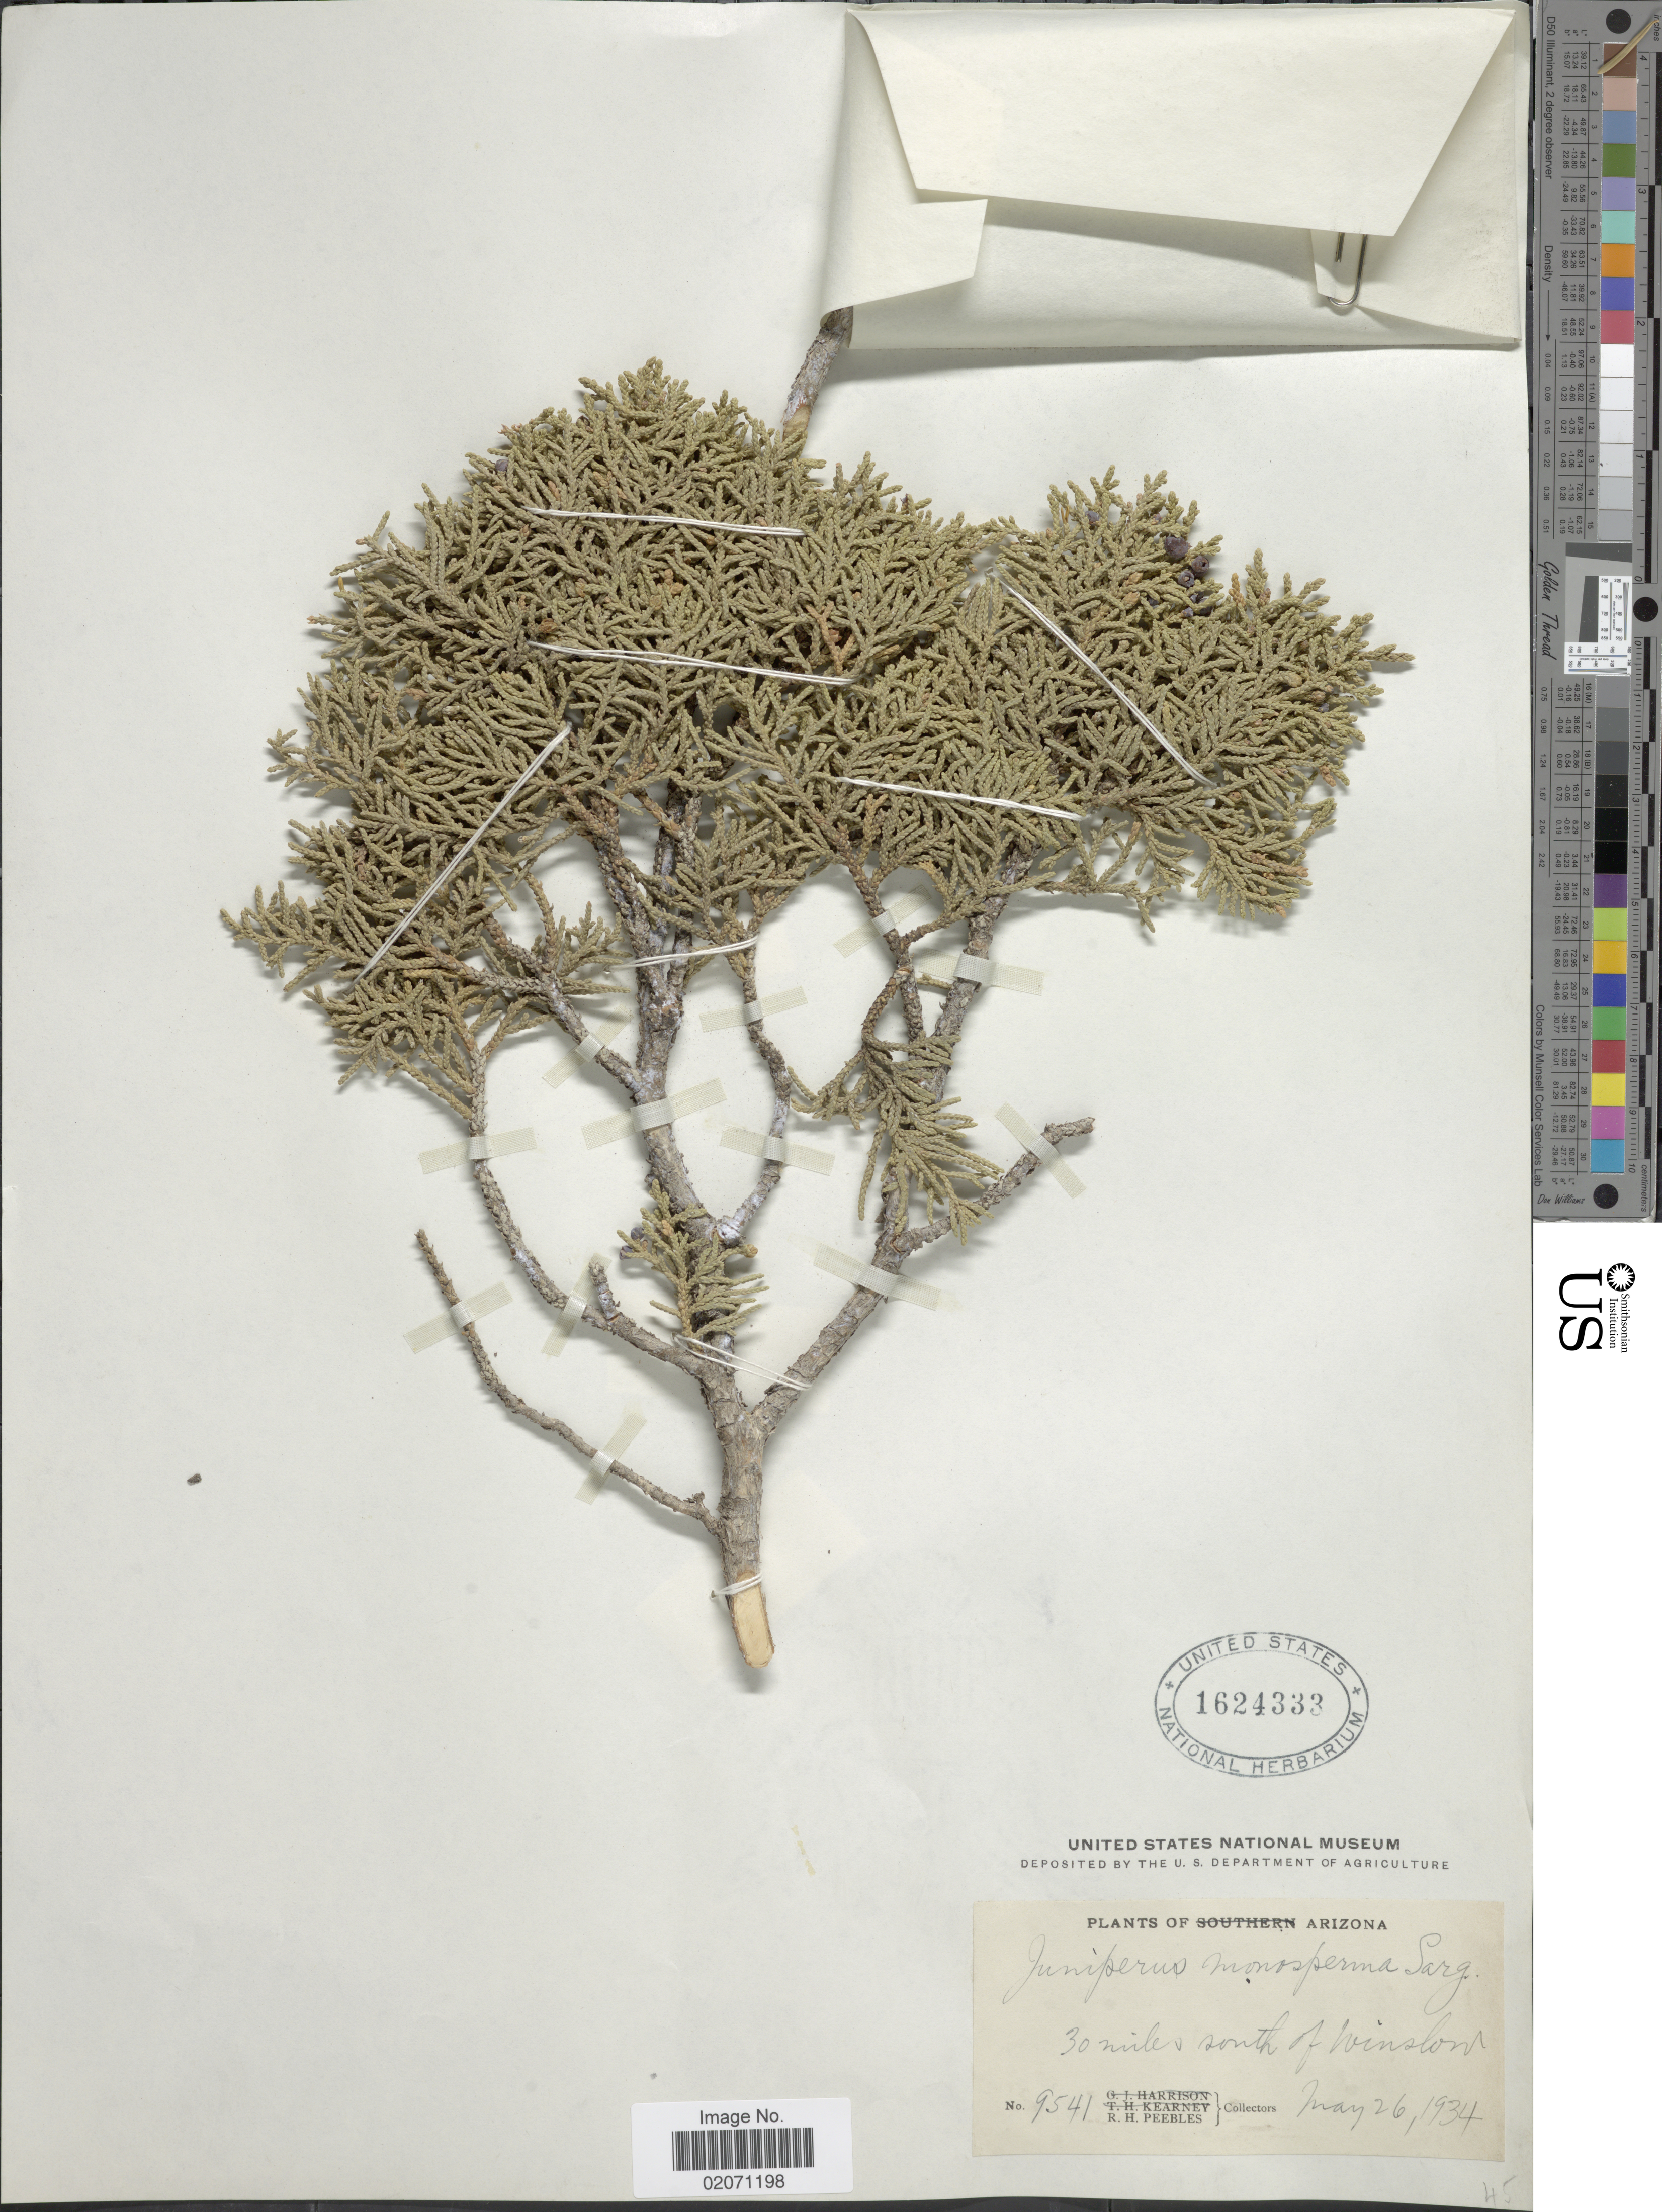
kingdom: Plantae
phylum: Tracheophyta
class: Pinopsida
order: Pinales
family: Cupressaceae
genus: Juniperus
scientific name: Juniperus monosperma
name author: (Engelm.) Sarg.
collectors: R. H. Peebles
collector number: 9541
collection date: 1934-05-26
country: United States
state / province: Arizona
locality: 30 miles south of Winslow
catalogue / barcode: US 1624333